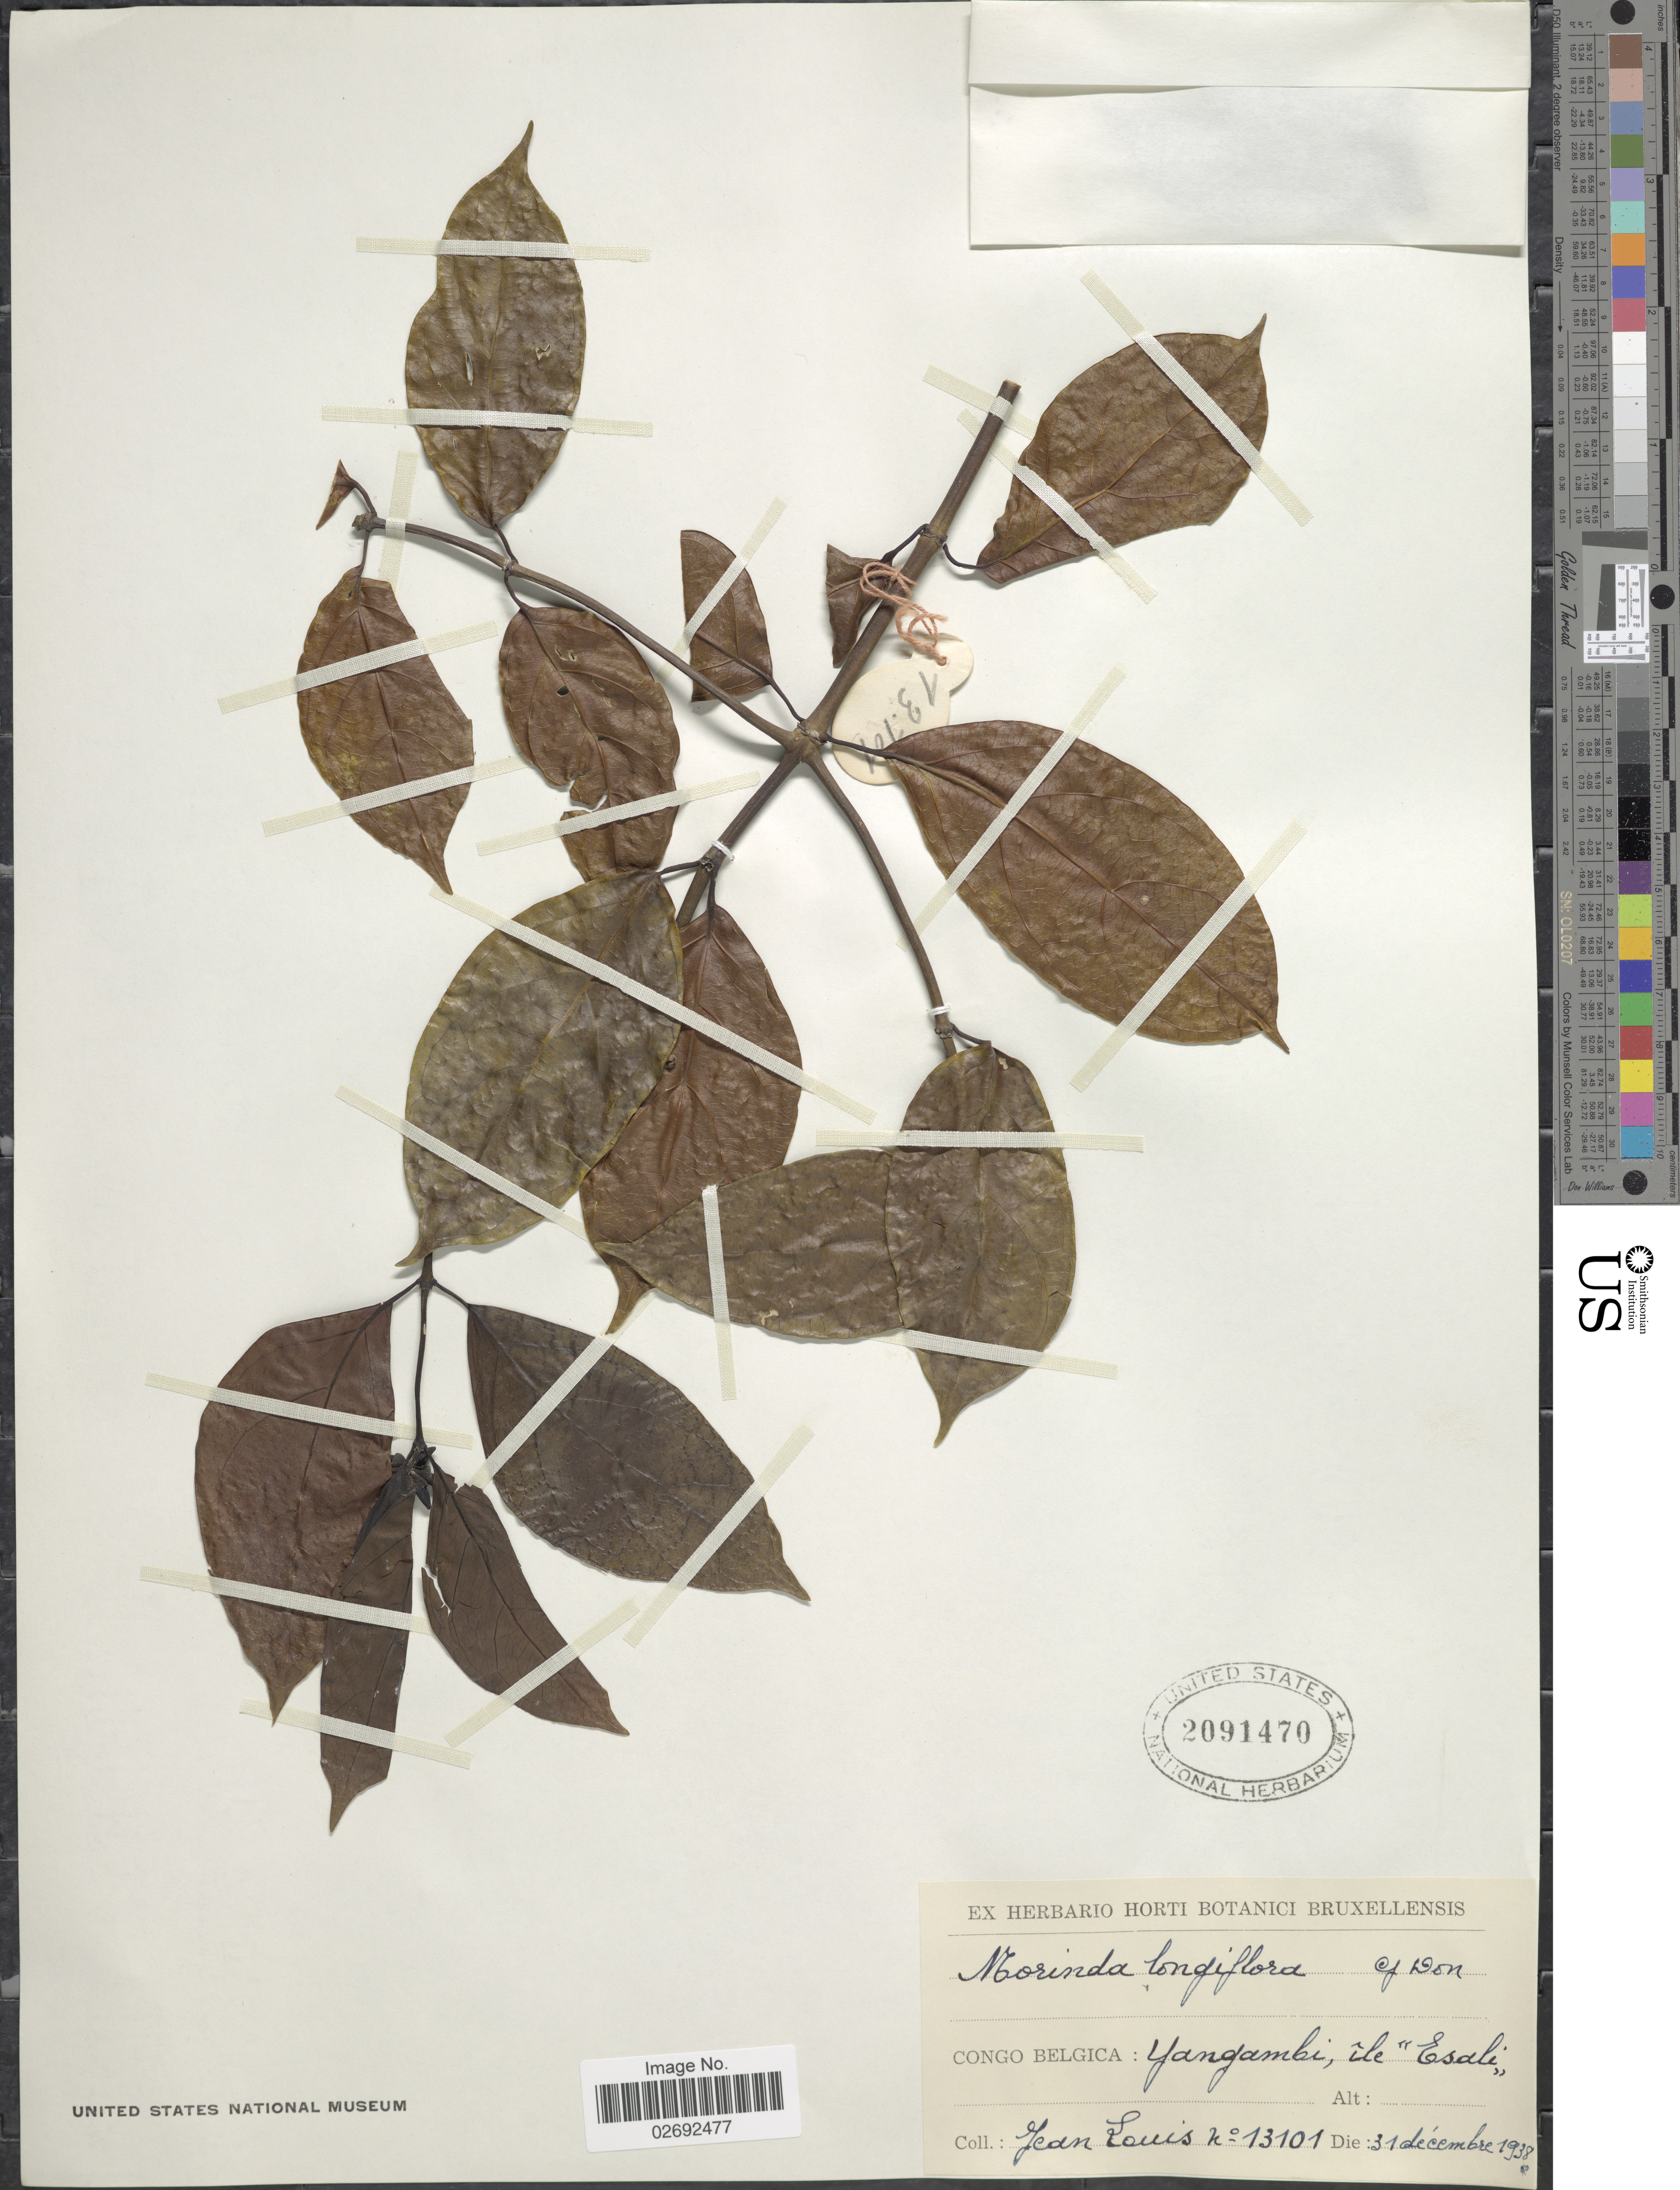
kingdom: Plantae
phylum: Tracheophyta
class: Magnoliopsida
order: Gentianales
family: Rubiaceae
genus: Morinda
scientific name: Morinda longiflora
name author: A. Chev.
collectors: J. Louis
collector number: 13101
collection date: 1938-12-31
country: Congo, Democratic Republic of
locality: Congo Belgica: Yangambi, ile "Esali"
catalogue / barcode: US 2091470